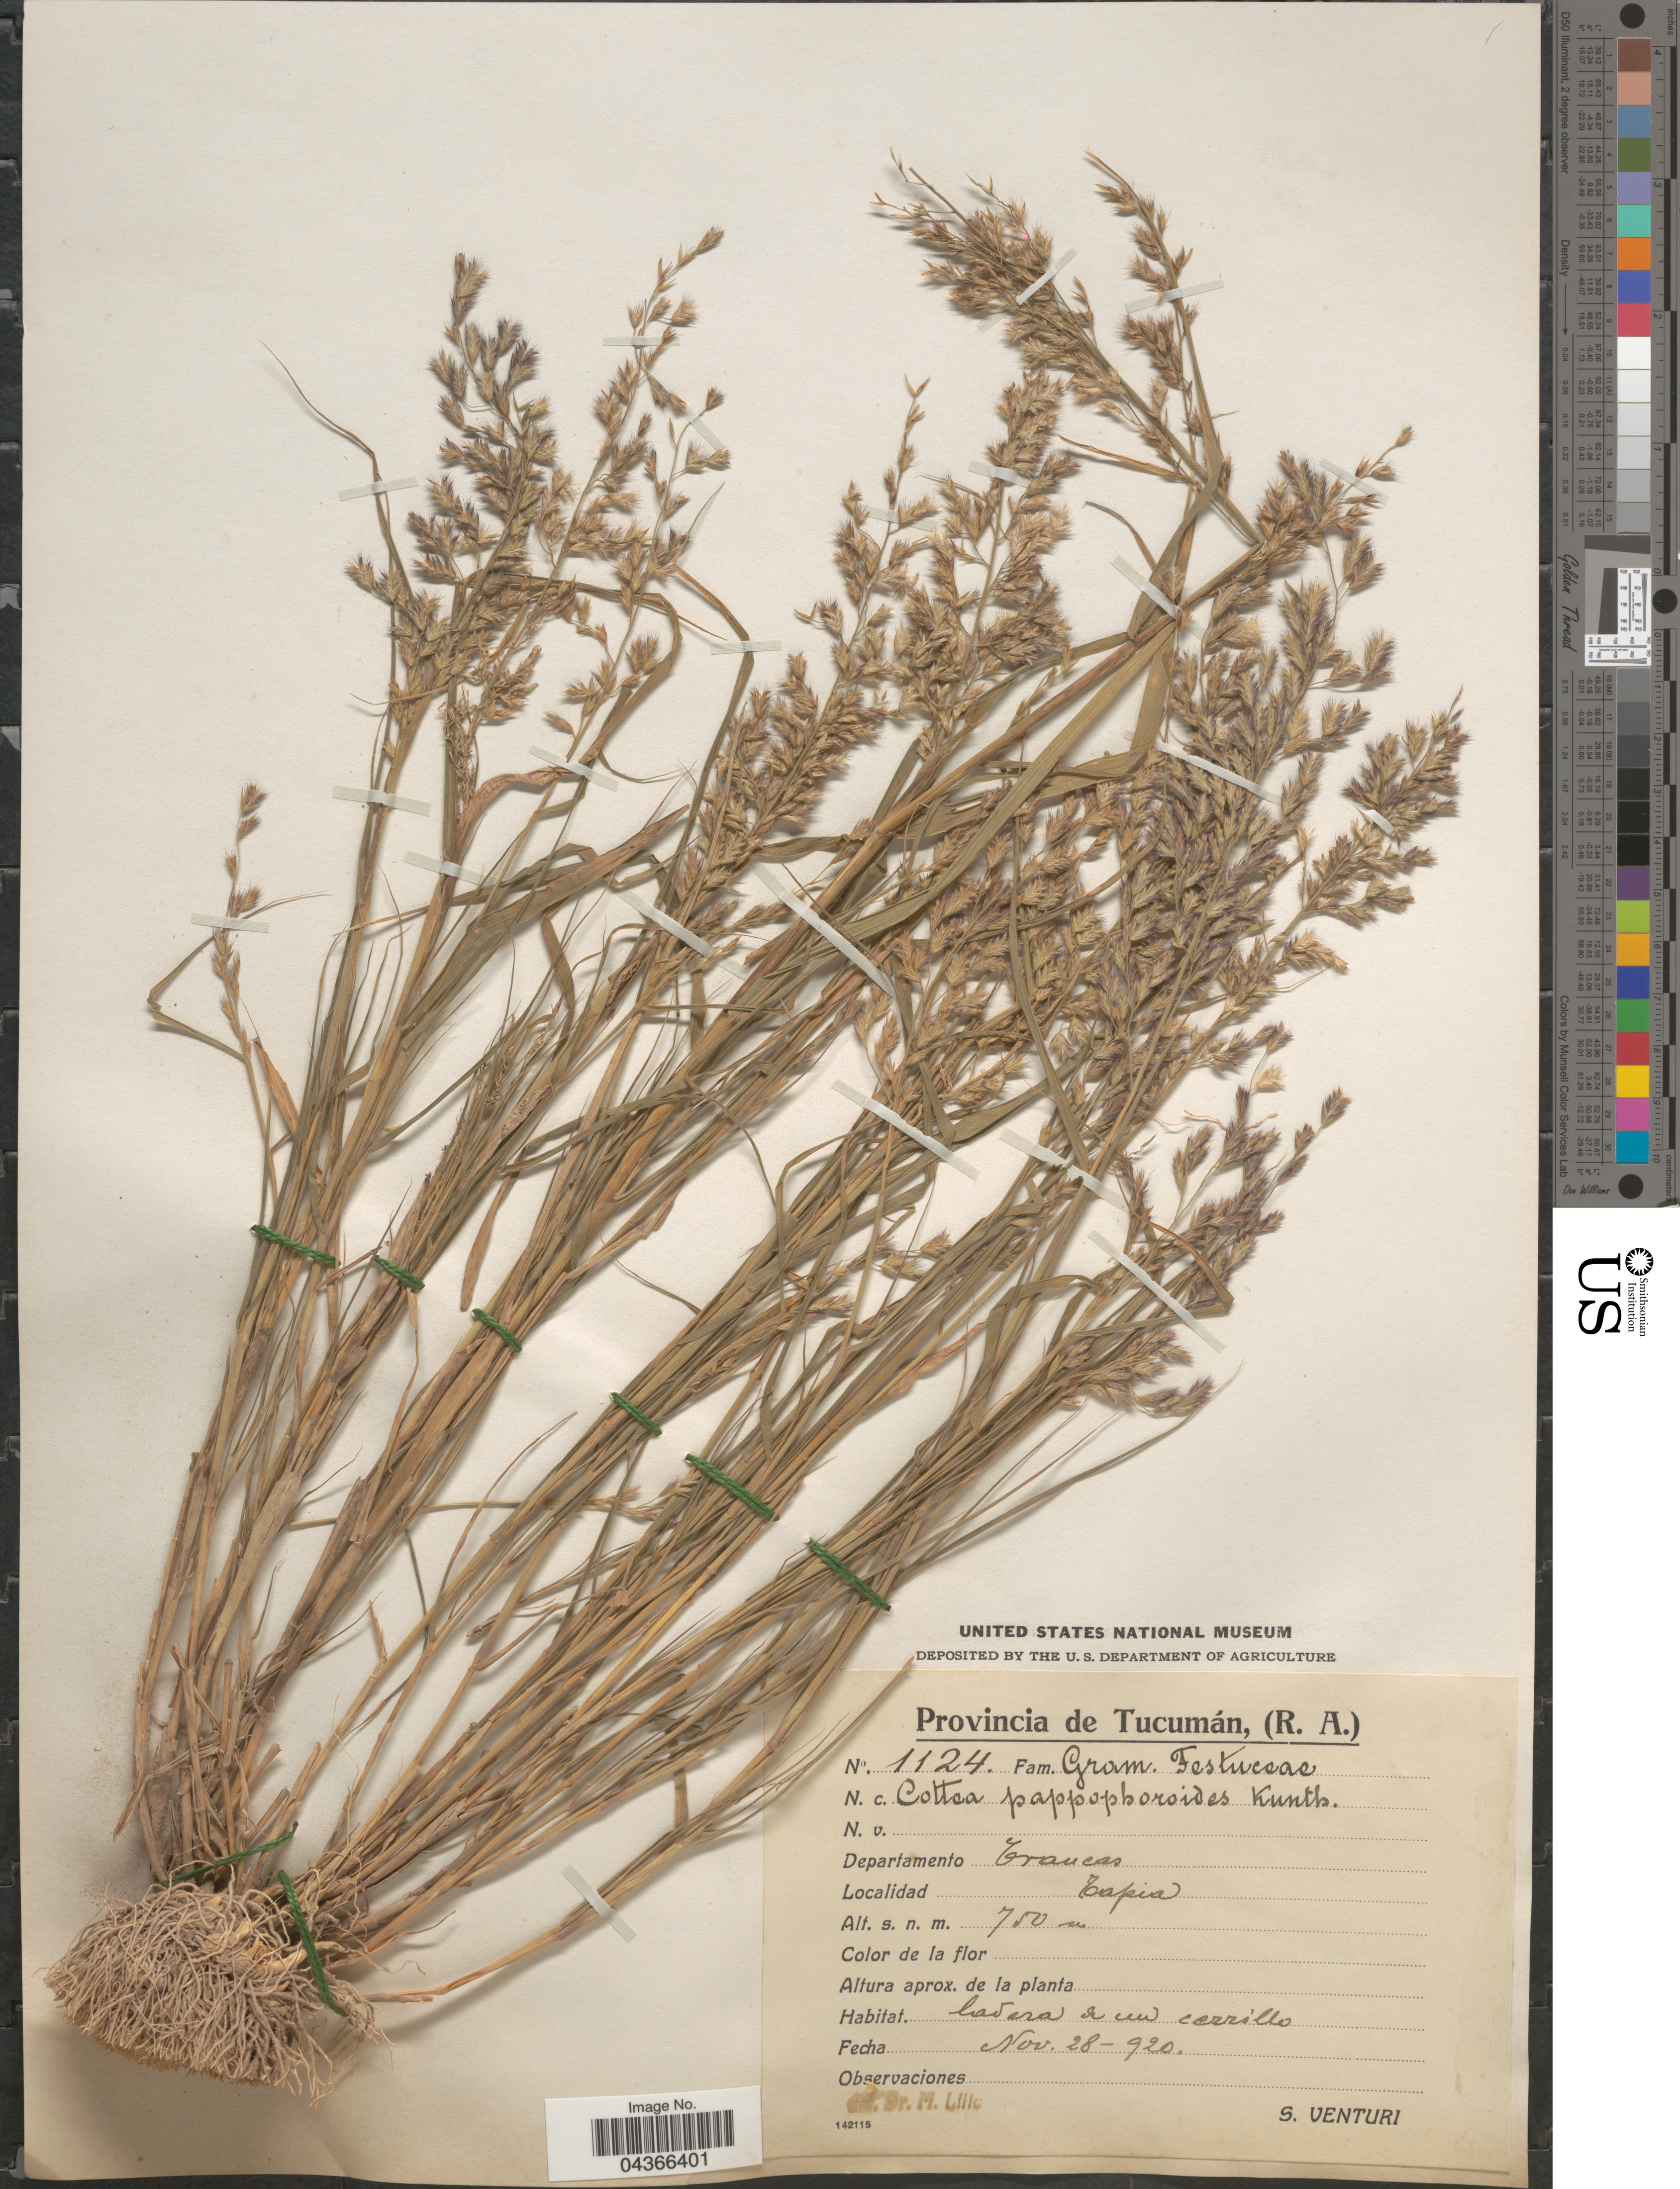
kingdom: Plantae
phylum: Tracheophyta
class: Liliopsida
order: Poales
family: Poaceae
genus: Cottea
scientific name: Cottea pappophoroides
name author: Kunth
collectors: S. Venturi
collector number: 1124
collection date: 1920-11-28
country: Argentina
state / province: Tucuman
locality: Departamento Tranca. Tapia.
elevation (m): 750